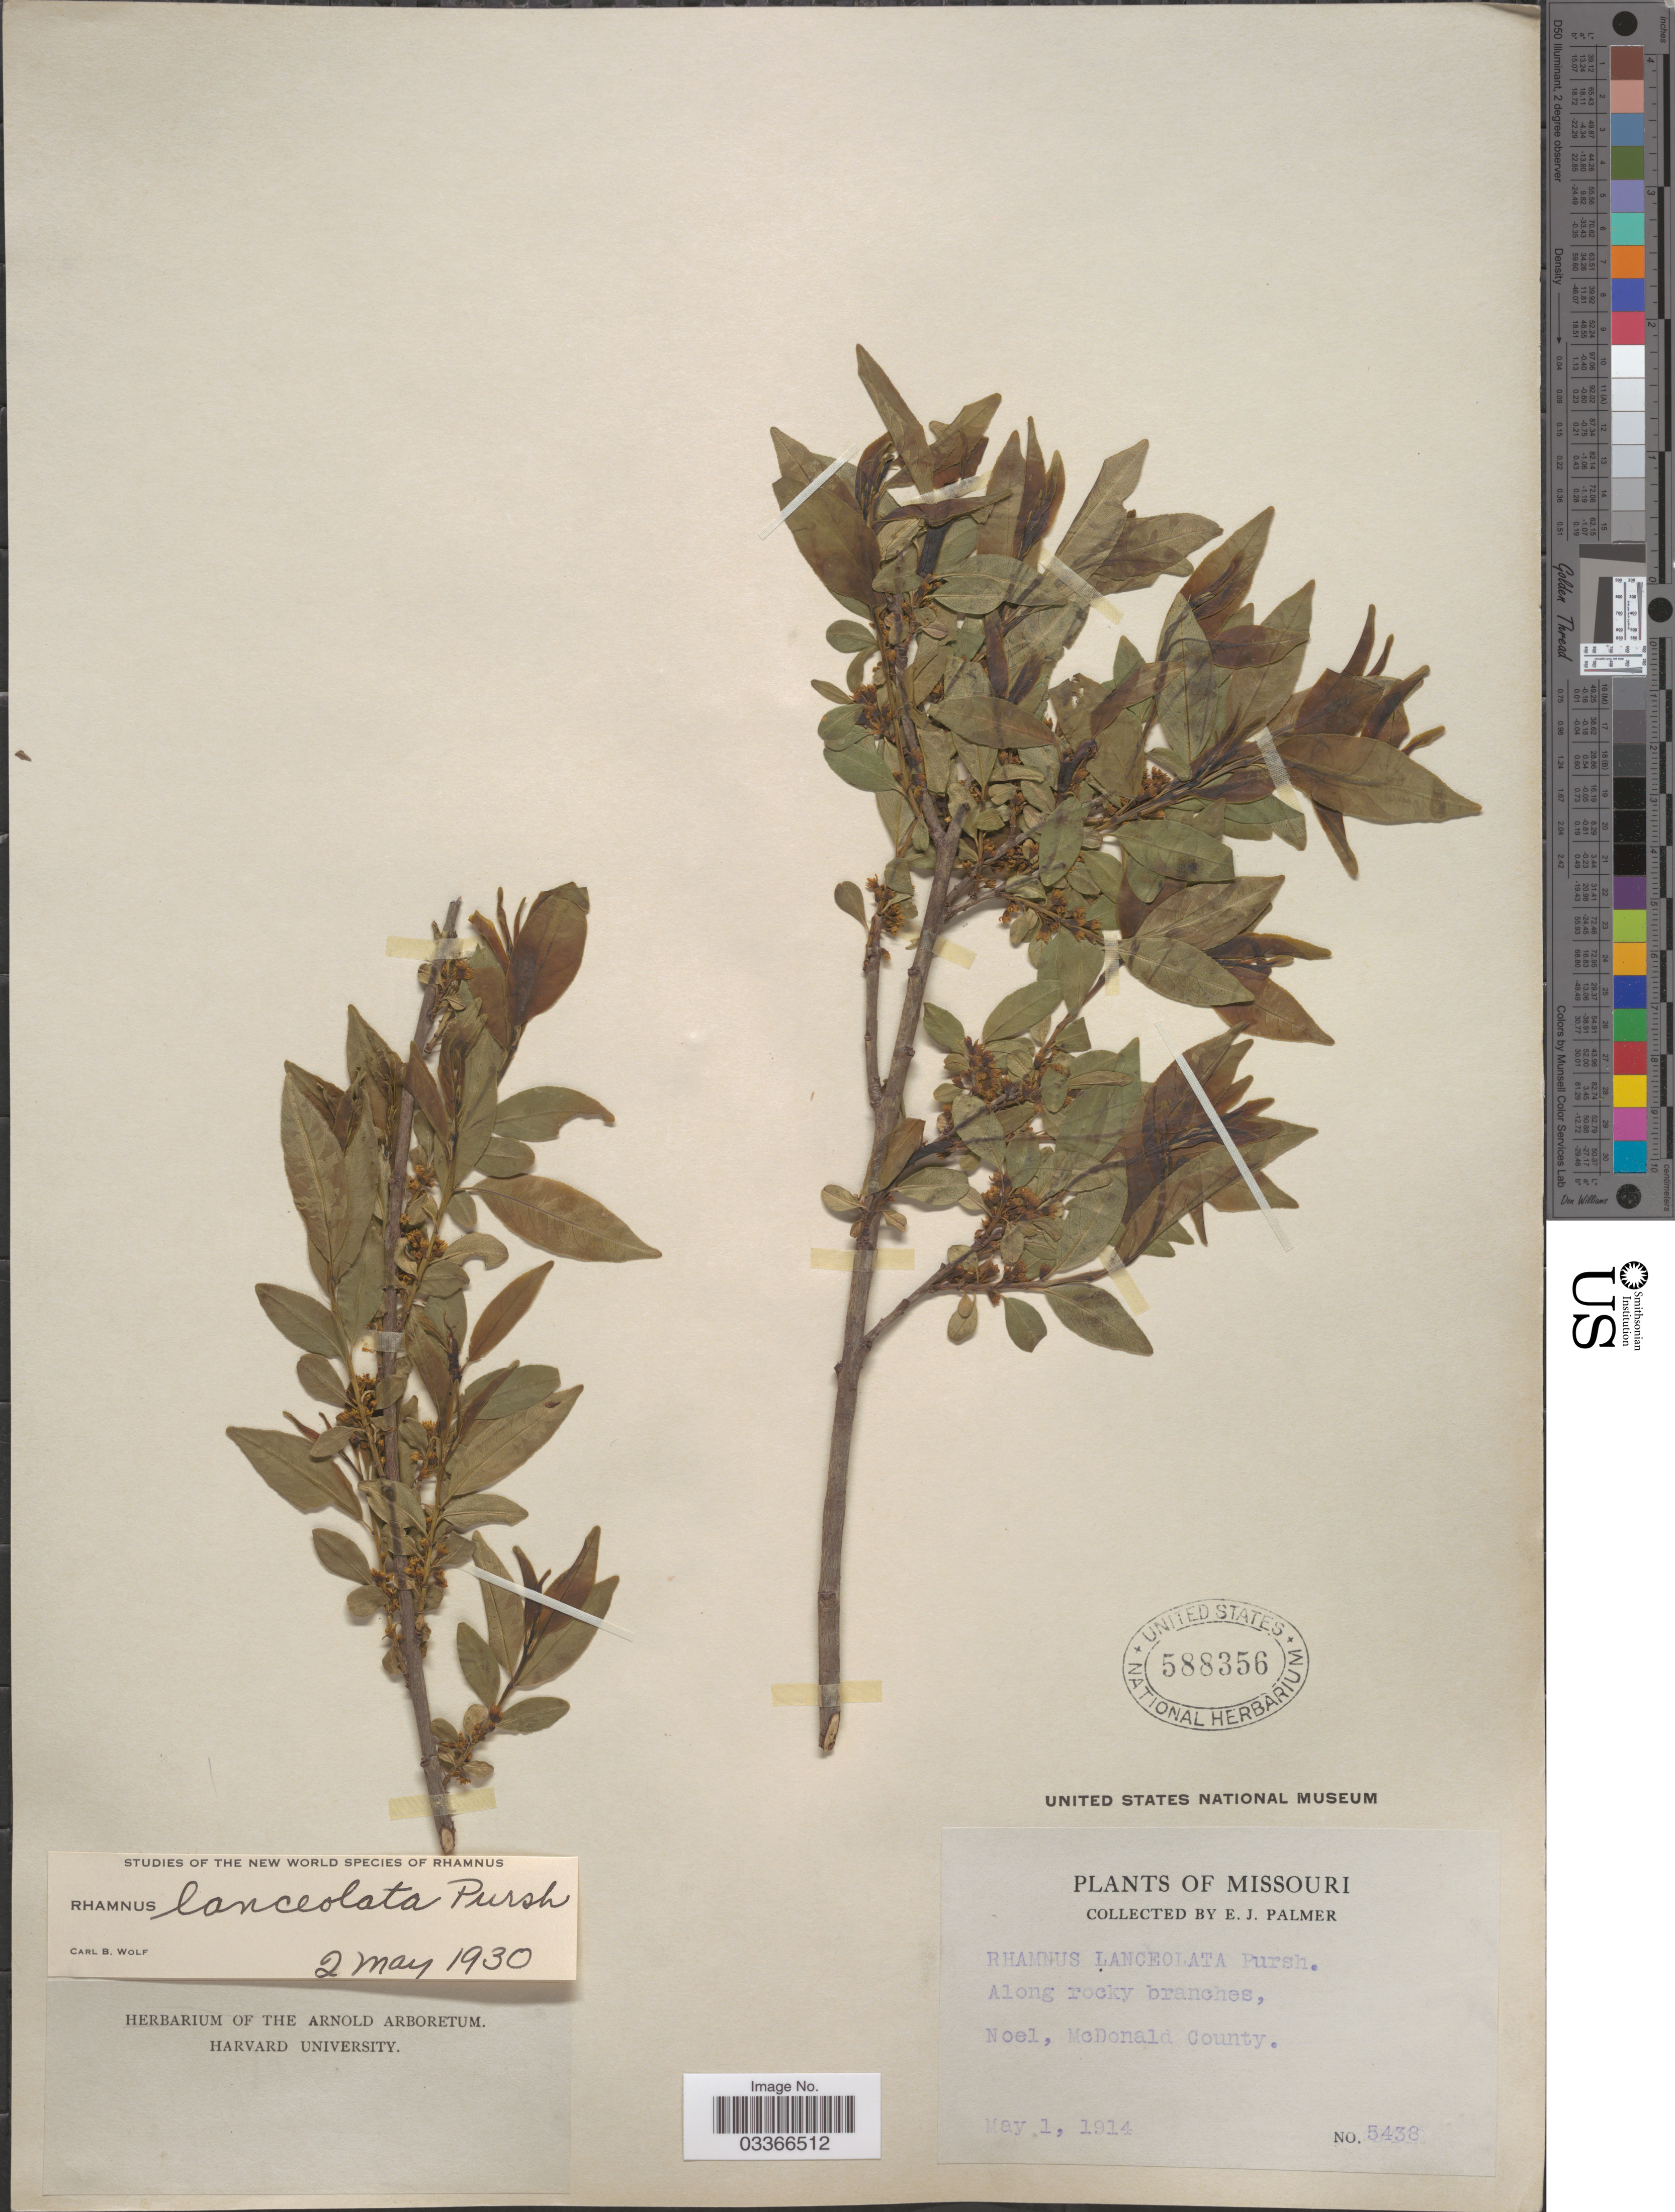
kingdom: Plantae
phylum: Tracheophyta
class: Magnoliopsida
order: Rosales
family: Rhamnaceae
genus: Rhamnus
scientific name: Rhamnus lanceolata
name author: Pursh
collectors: E. J. Palmer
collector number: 5438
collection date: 1914-05-01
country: United States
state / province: Missouri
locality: Noel, McDonald County.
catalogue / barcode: US 588356